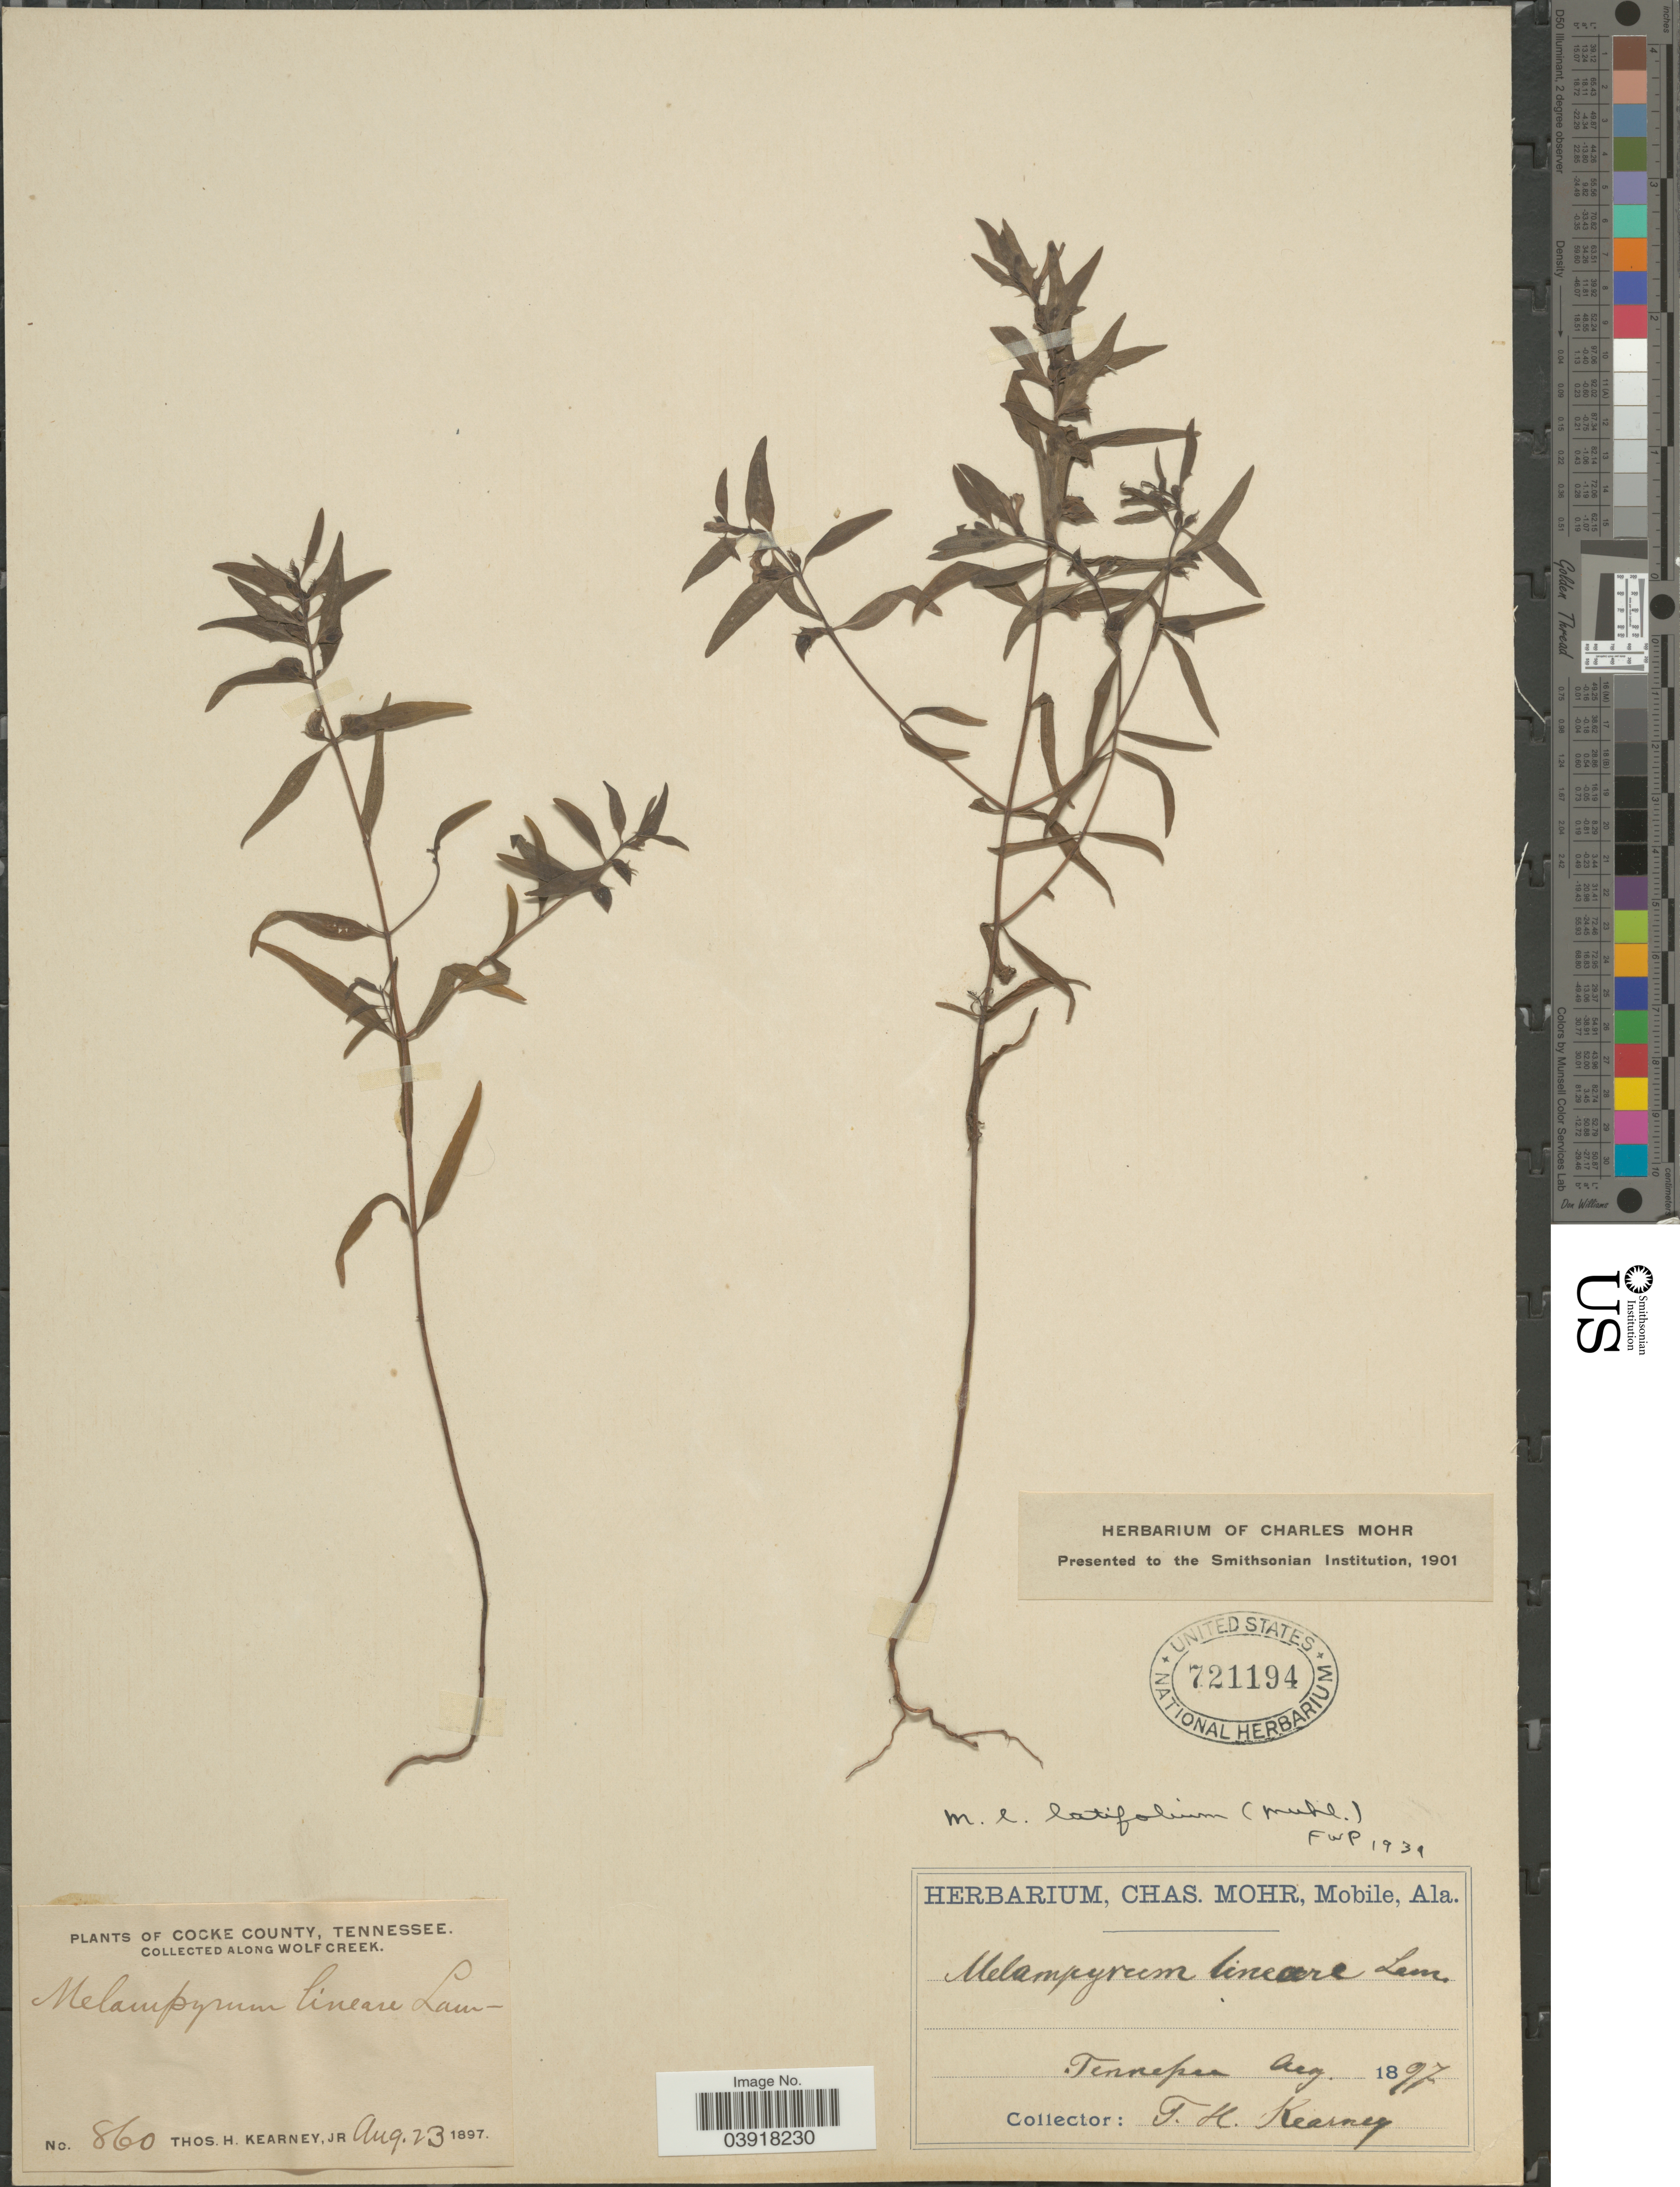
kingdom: Plantae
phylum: Tracheophyta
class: Magnoliopsida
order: Lamiales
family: Orobanchaceae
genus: Melampyrum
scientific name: Melampyrum lineare var. latifolium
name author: (Muhl.) P. Beauv.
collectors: T. H. Kearney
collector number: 860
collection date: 1897-08-23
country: United States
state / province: Tennessee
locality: Cocke County. Along Wolf Creek.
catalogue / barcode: US 721194